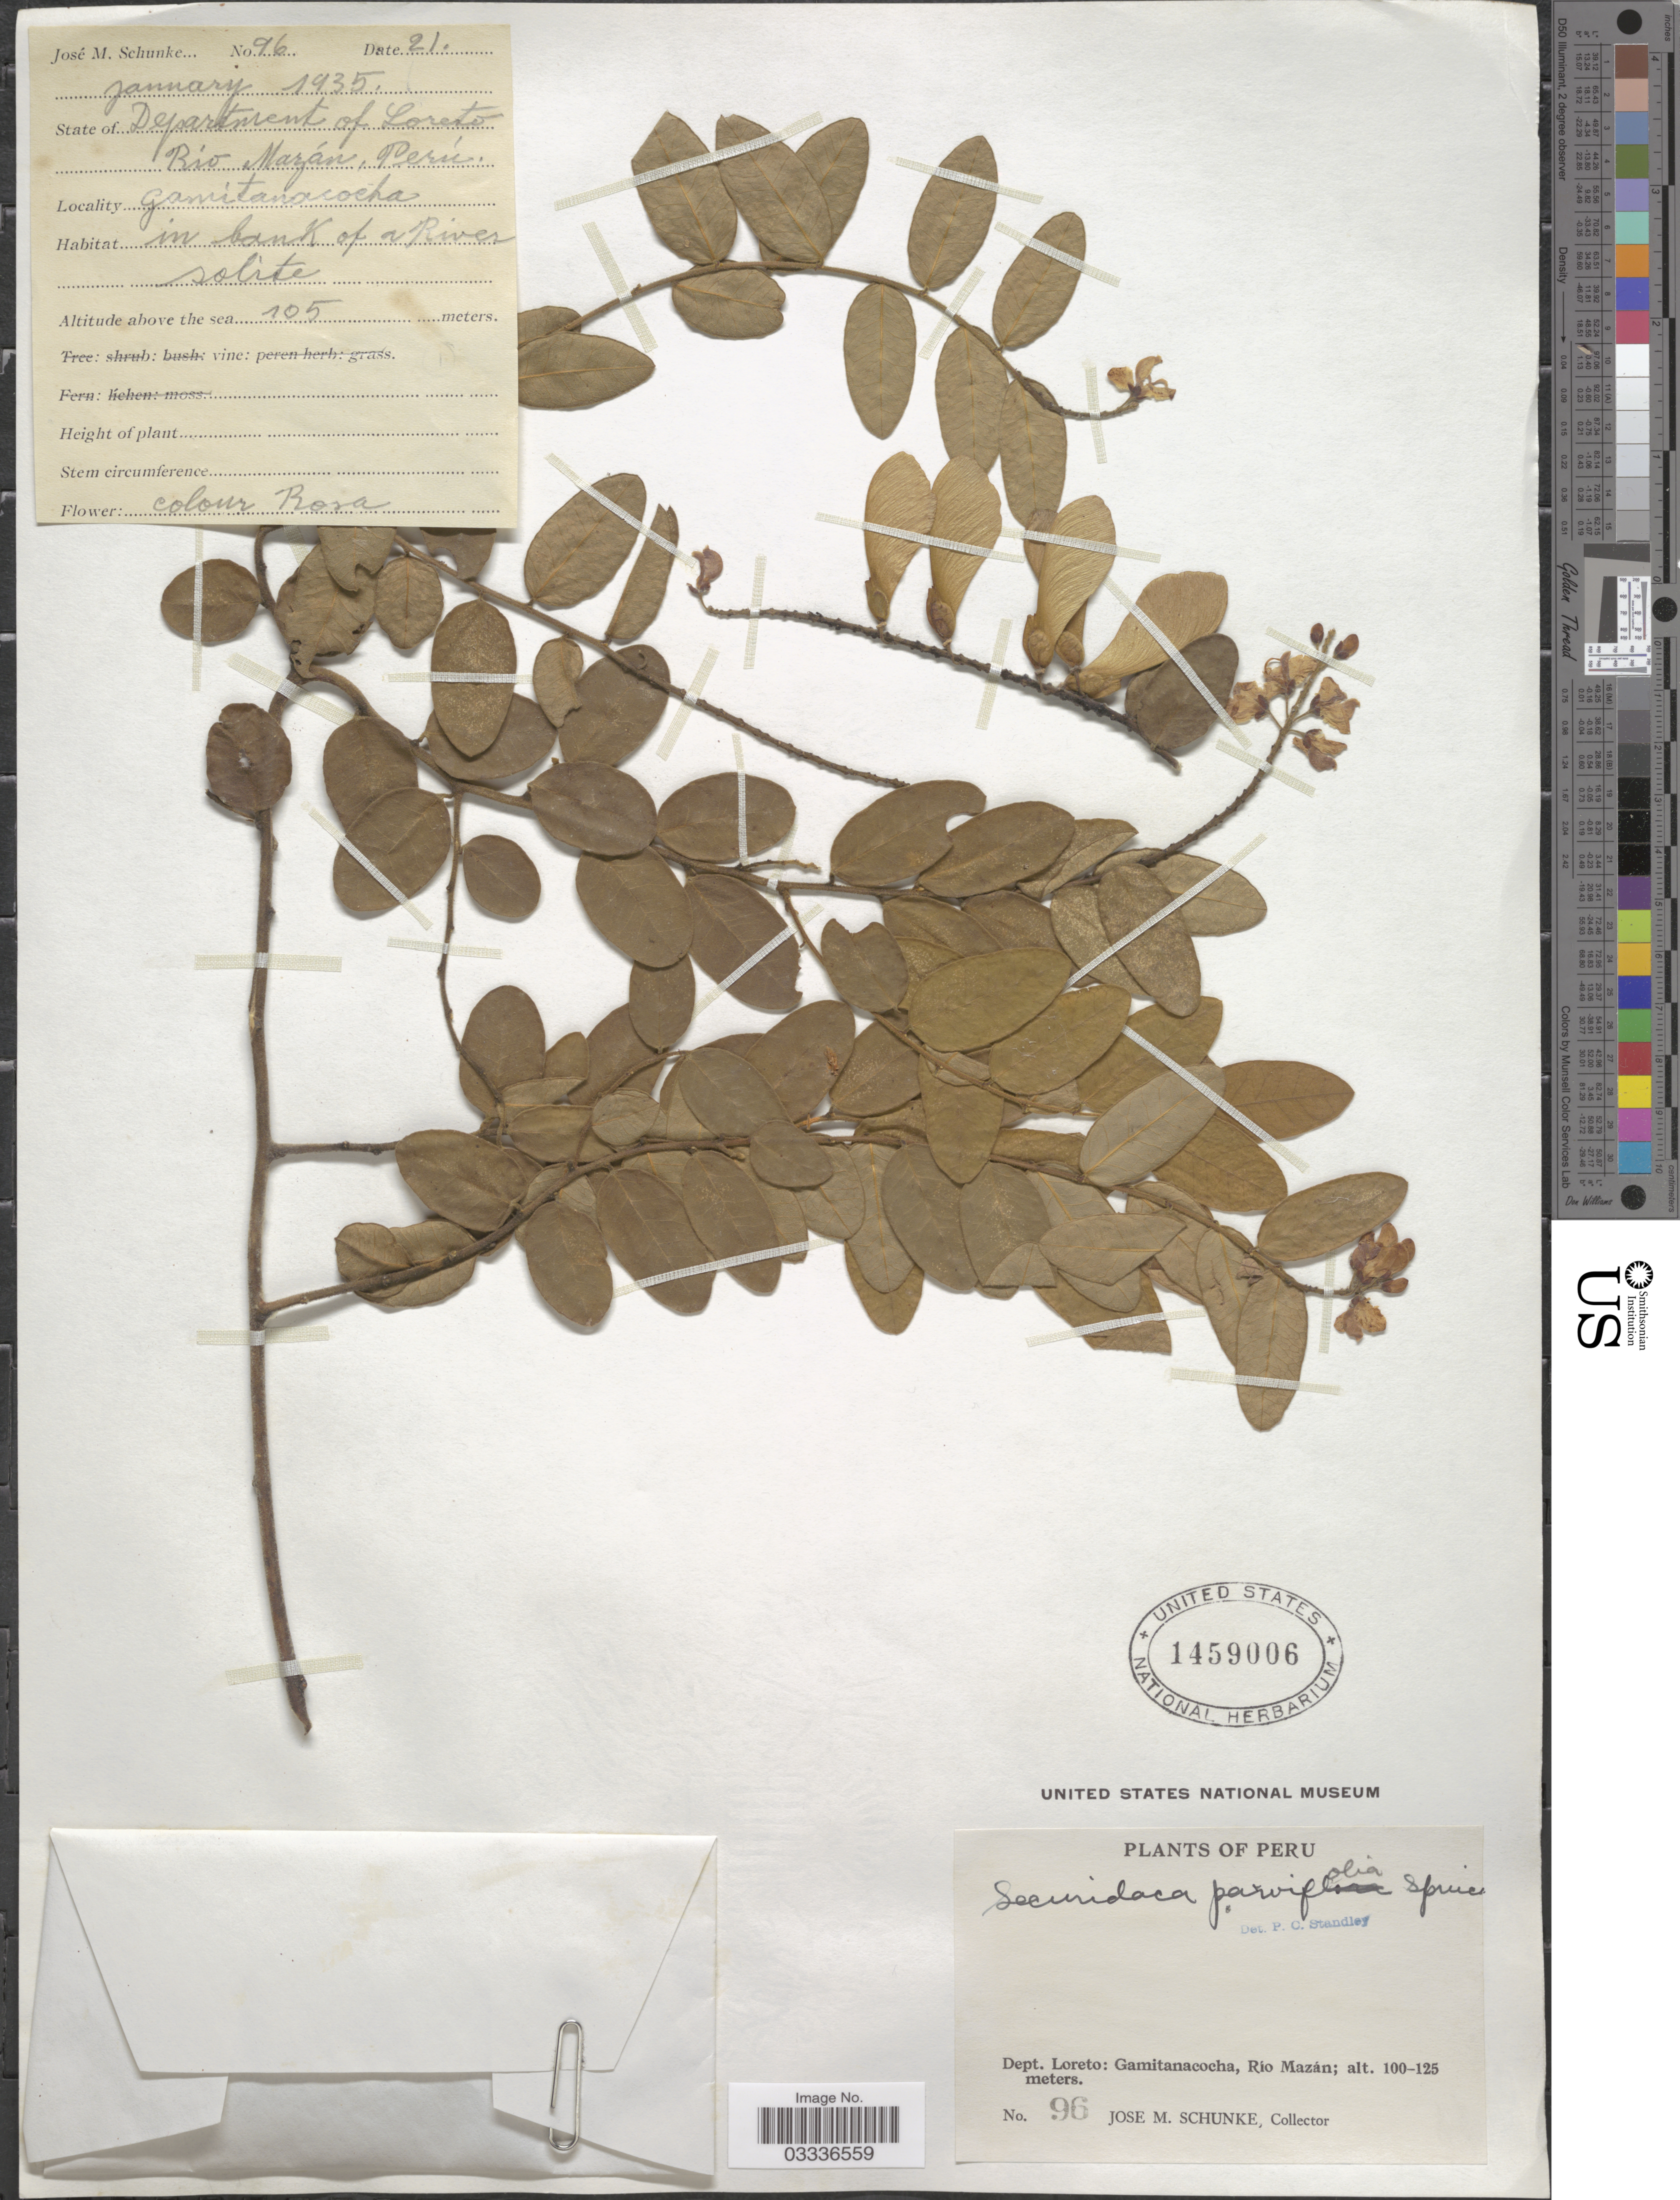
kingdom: Plantae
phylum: Tracheophyta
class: Magnoliopsida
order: Fabales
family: Polygalaceae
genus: Securidaca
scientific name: Securidaca rivinifolia var. parvifolia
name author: A.W. Benn.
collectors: J. M. Schunke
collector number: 96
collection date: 1935-01-21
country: Peru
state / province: Loreto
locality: Dept. Loreto: Gamitanacocha, Río Mazán.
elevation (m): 105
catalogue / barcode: US 1459006